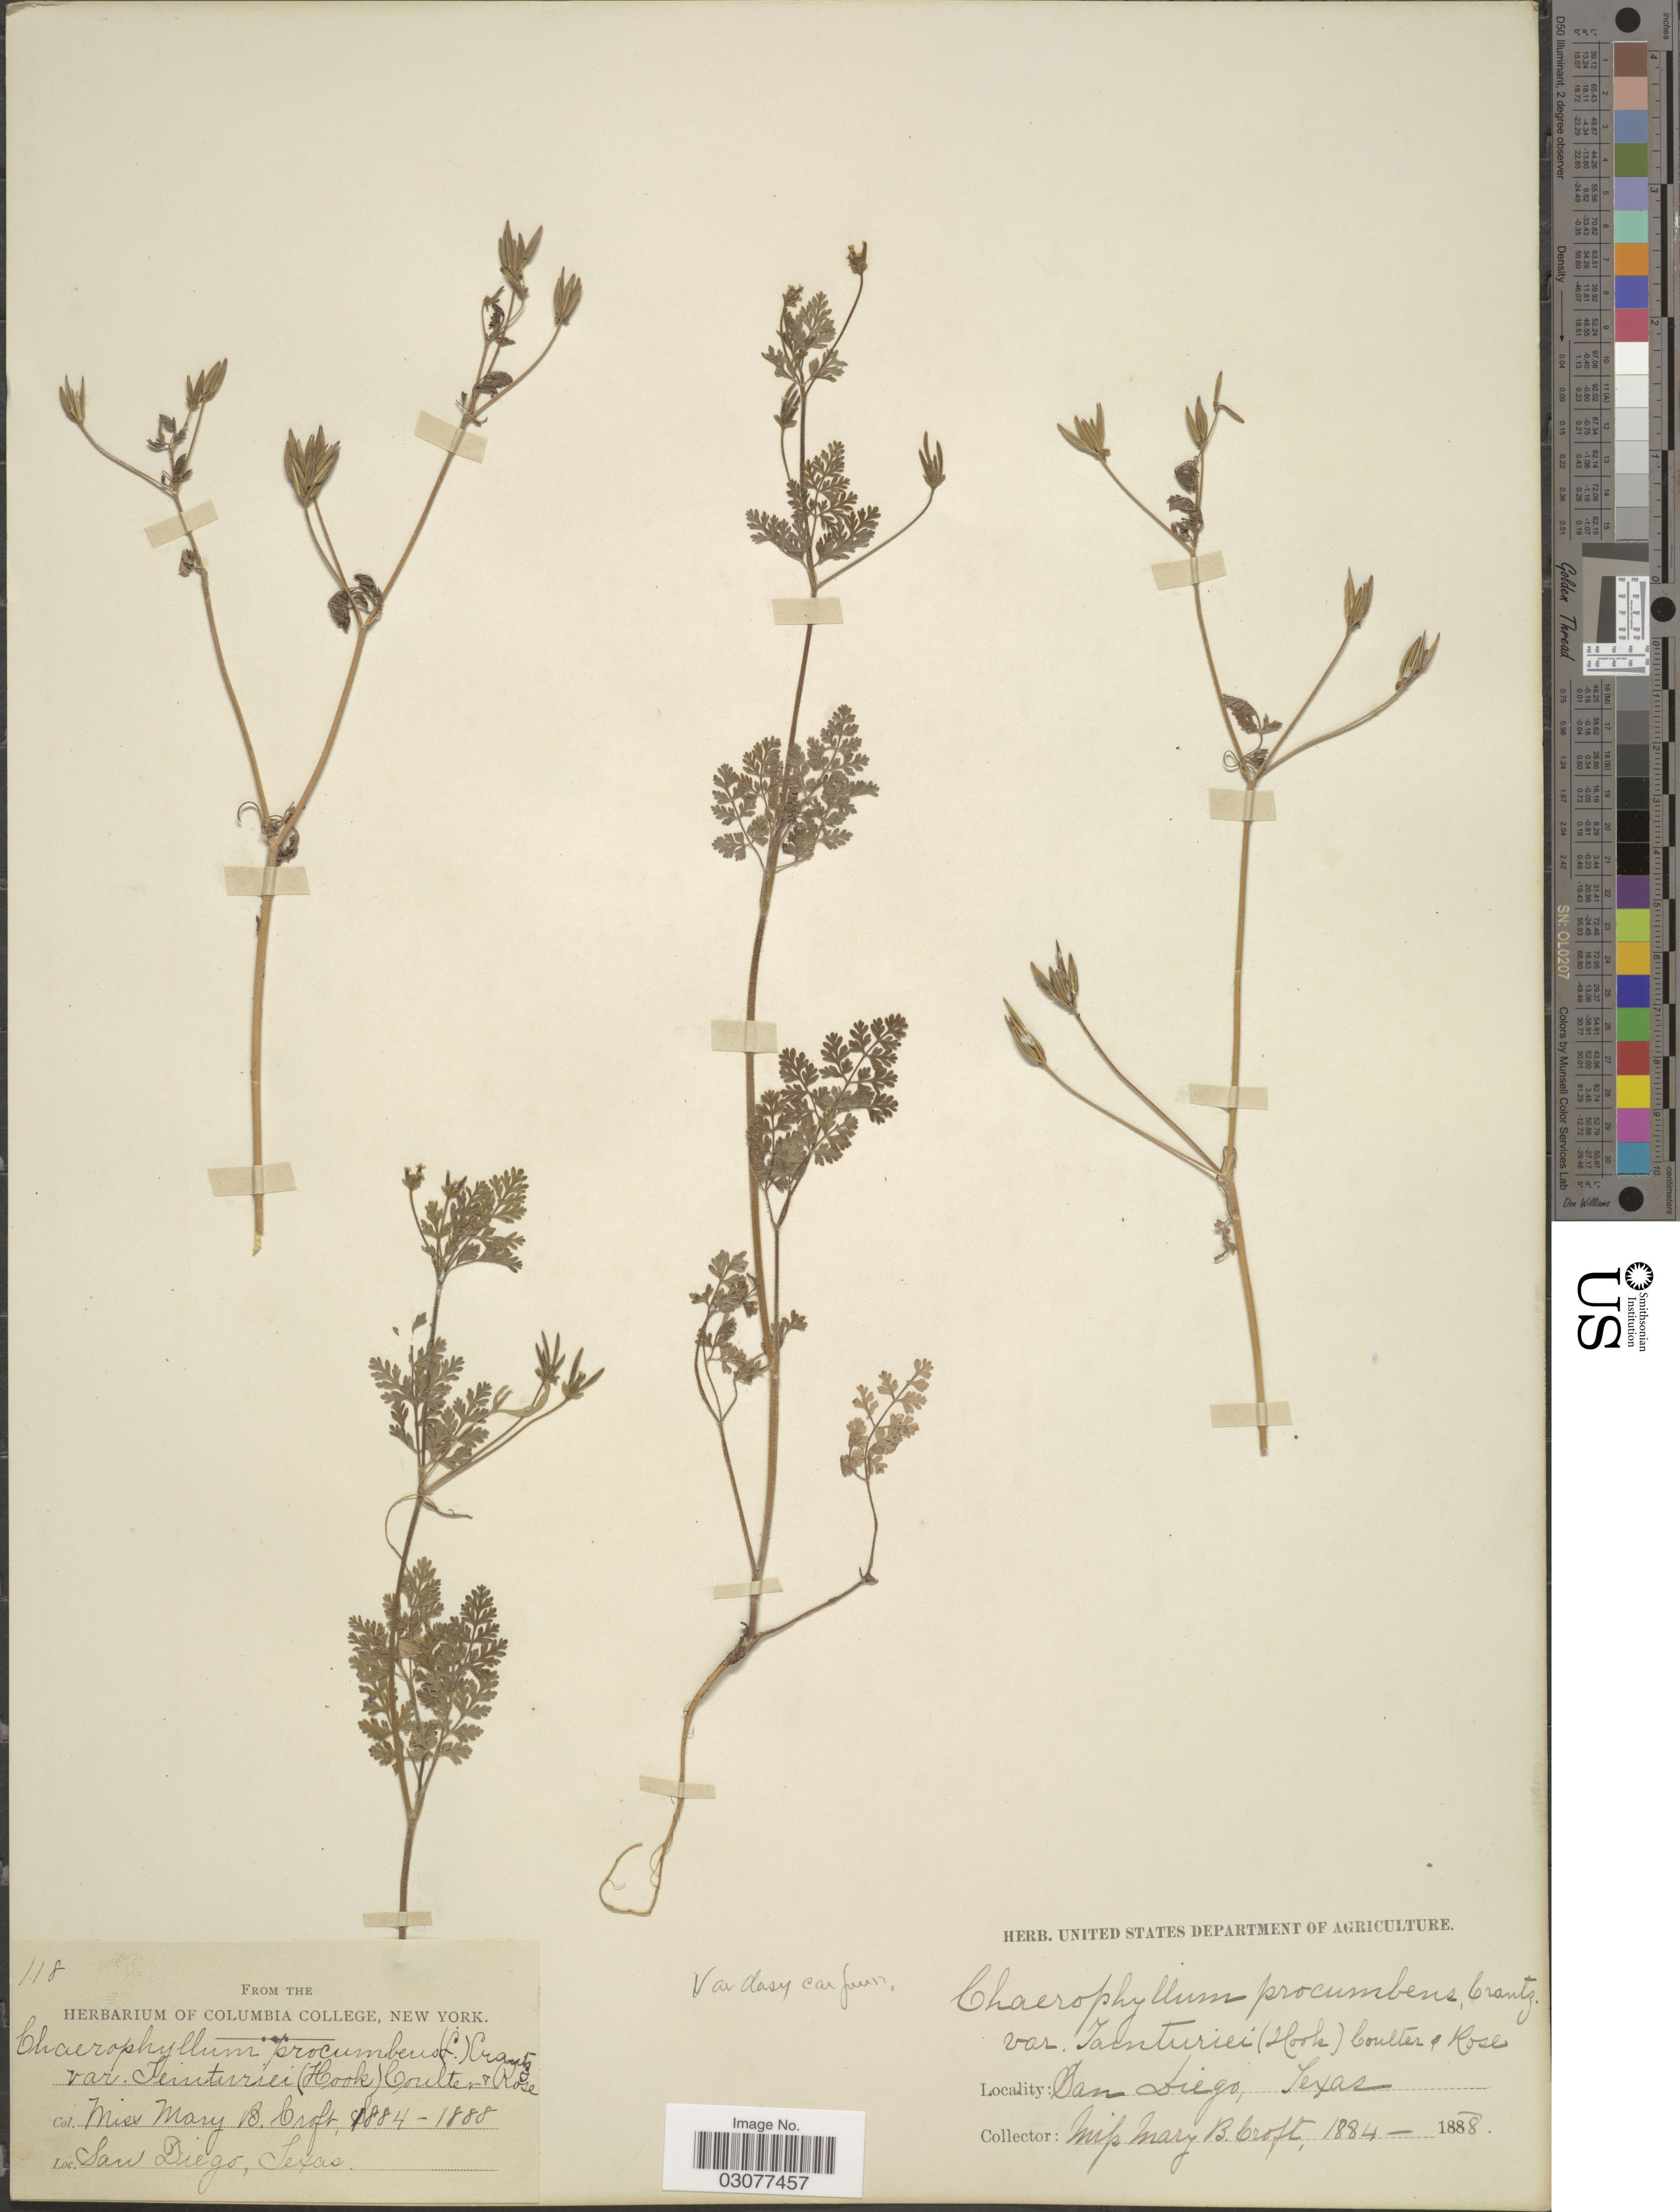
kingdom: Plantae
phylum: Tracheophyta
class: Magnoliopsida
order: Apiales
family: Apiaceae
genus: Chaerophyllum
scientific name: Chaerophyllum tainturieri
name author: Hook.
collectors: M. Croft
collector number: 118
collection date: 1884/1888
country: United States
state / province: Texas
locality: San Diego.